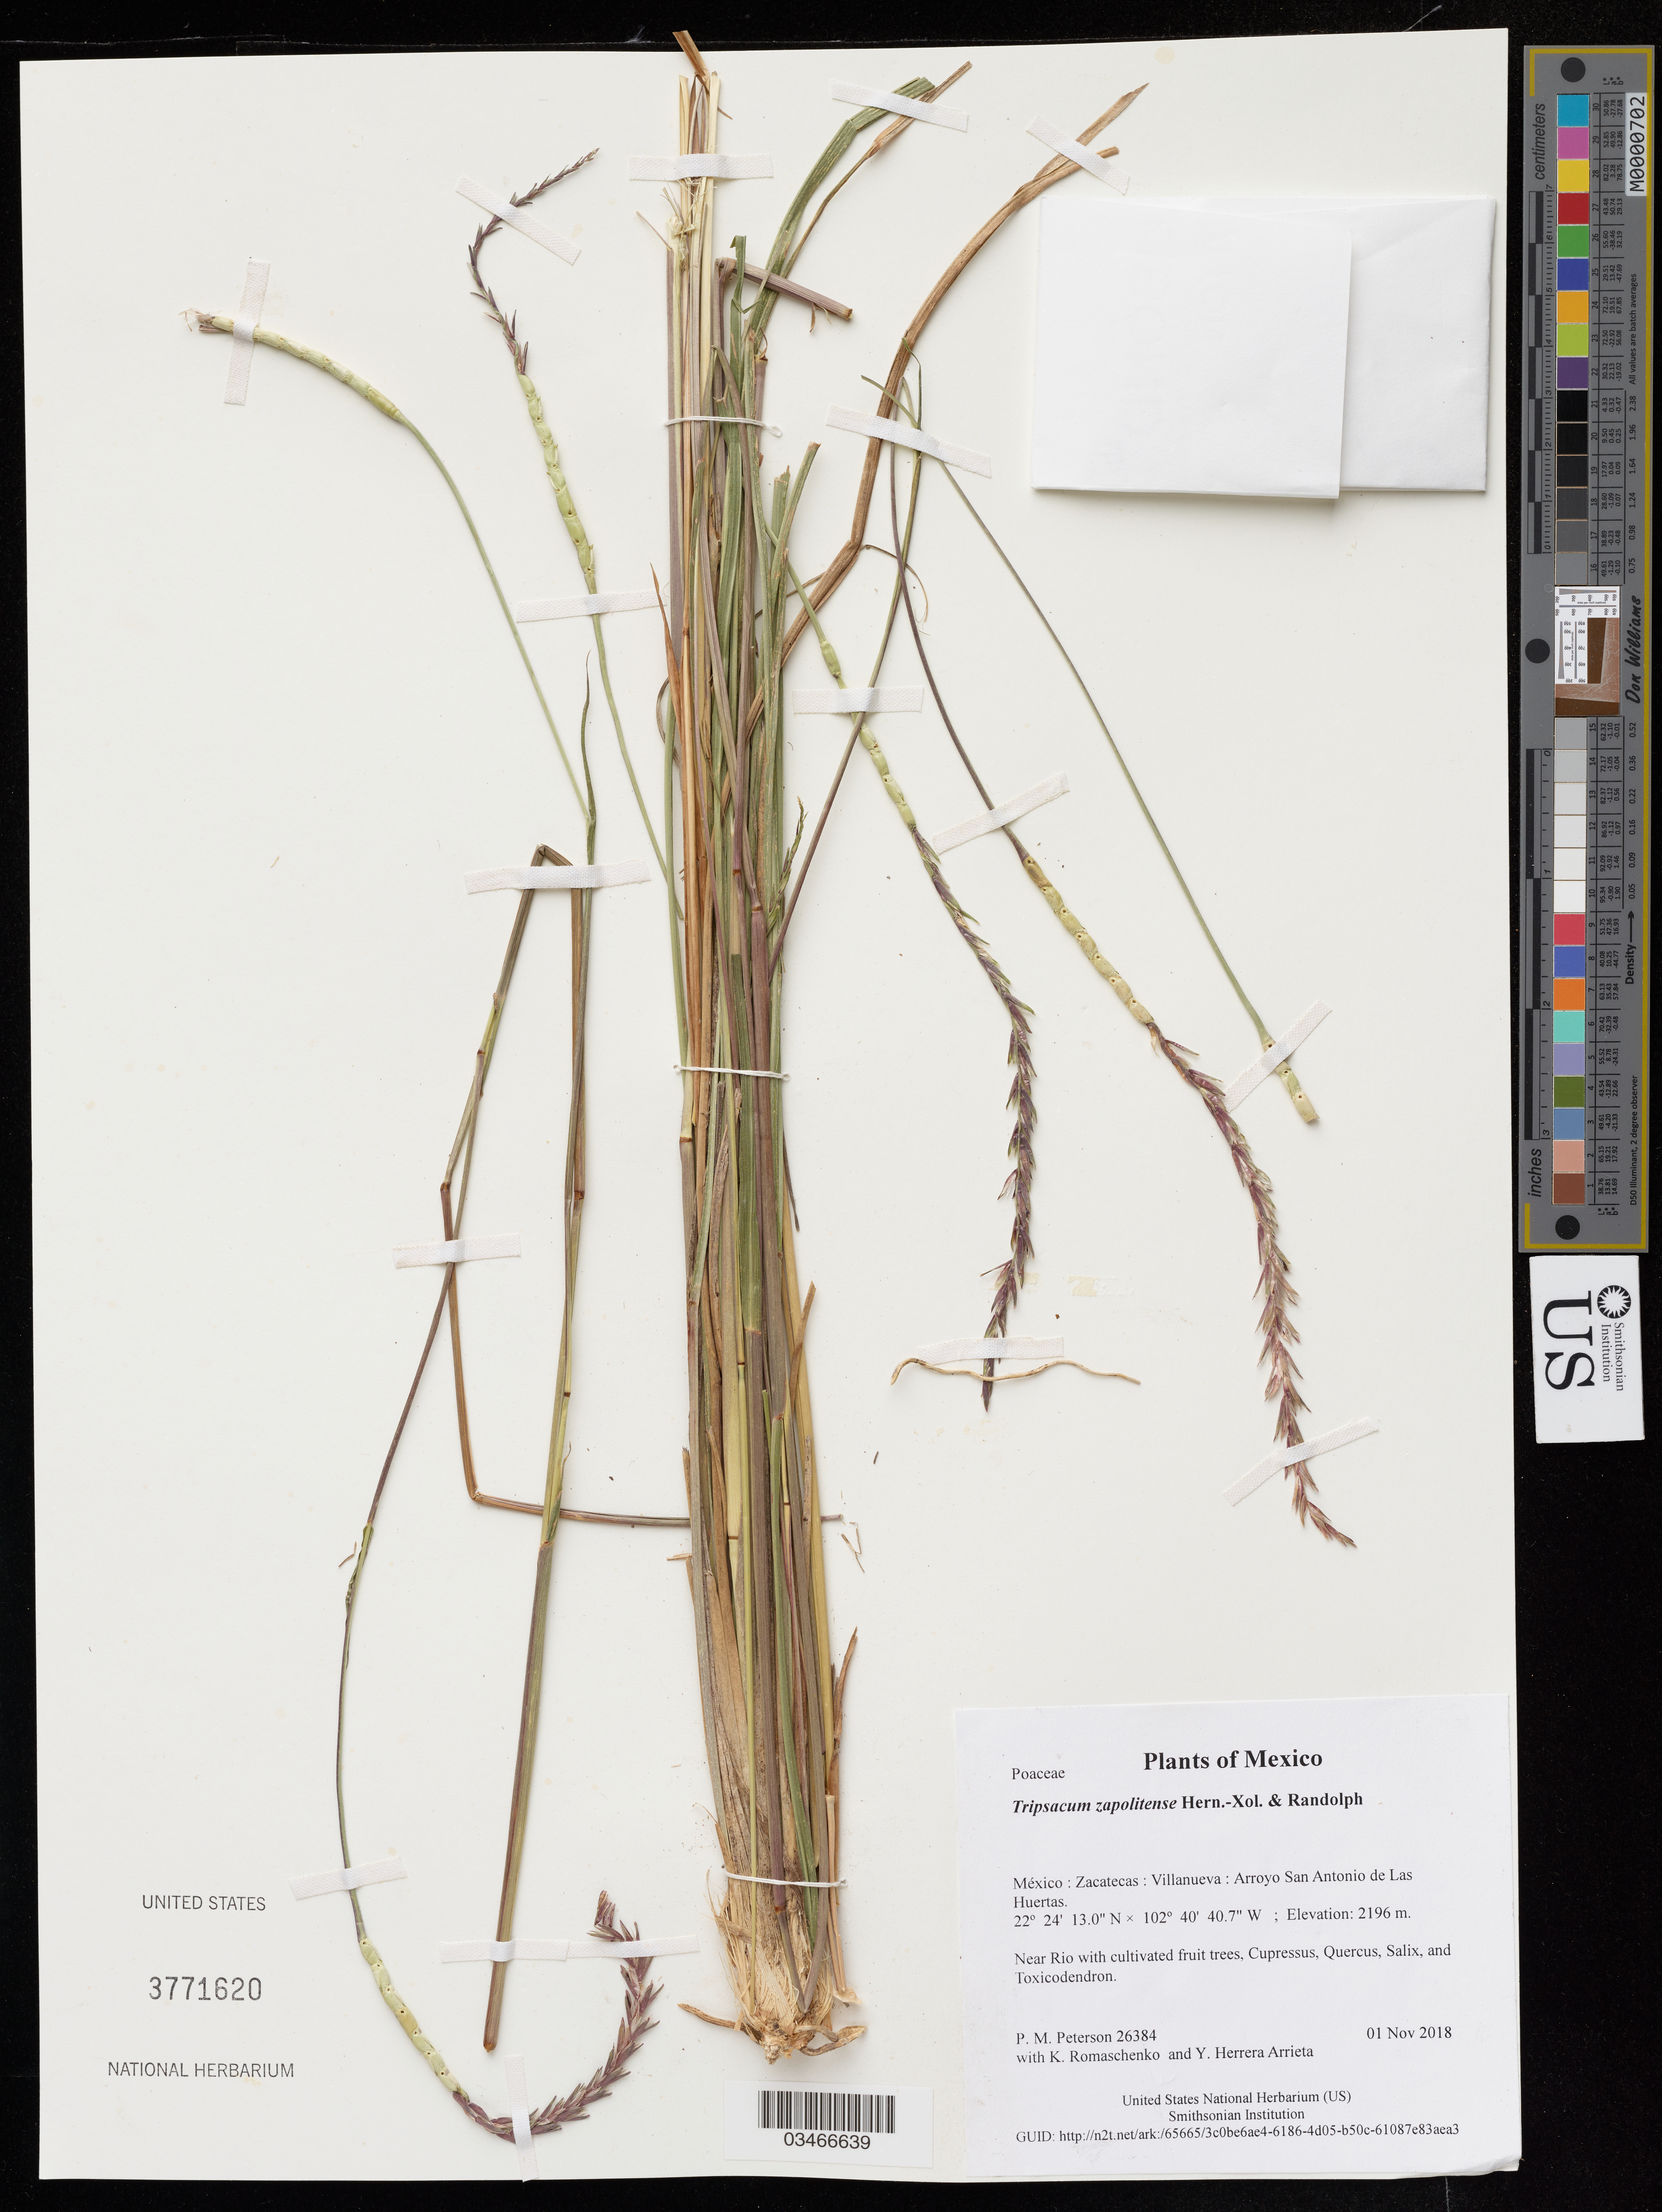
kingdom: Plantae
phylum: Tracheophyta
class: Liliopsida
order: Poales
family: Poaceae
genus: Tripsacum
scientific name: Tripsacum zapolitense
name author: Hern.-Xol. & Randolph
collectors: P. M. Peterson, K. Romaschenko & Y. Herrera Arrieta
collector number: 26384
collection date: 2018-11-01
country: México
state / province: Zacatecas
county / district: Villanueva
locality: Arroyo San Antonio de Las Huertas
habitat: Near Rio with cultivated fruit trees, Cupressus, Quercus, Salix, and Toxicodendron.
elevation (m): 2196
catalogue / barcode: US 3771620